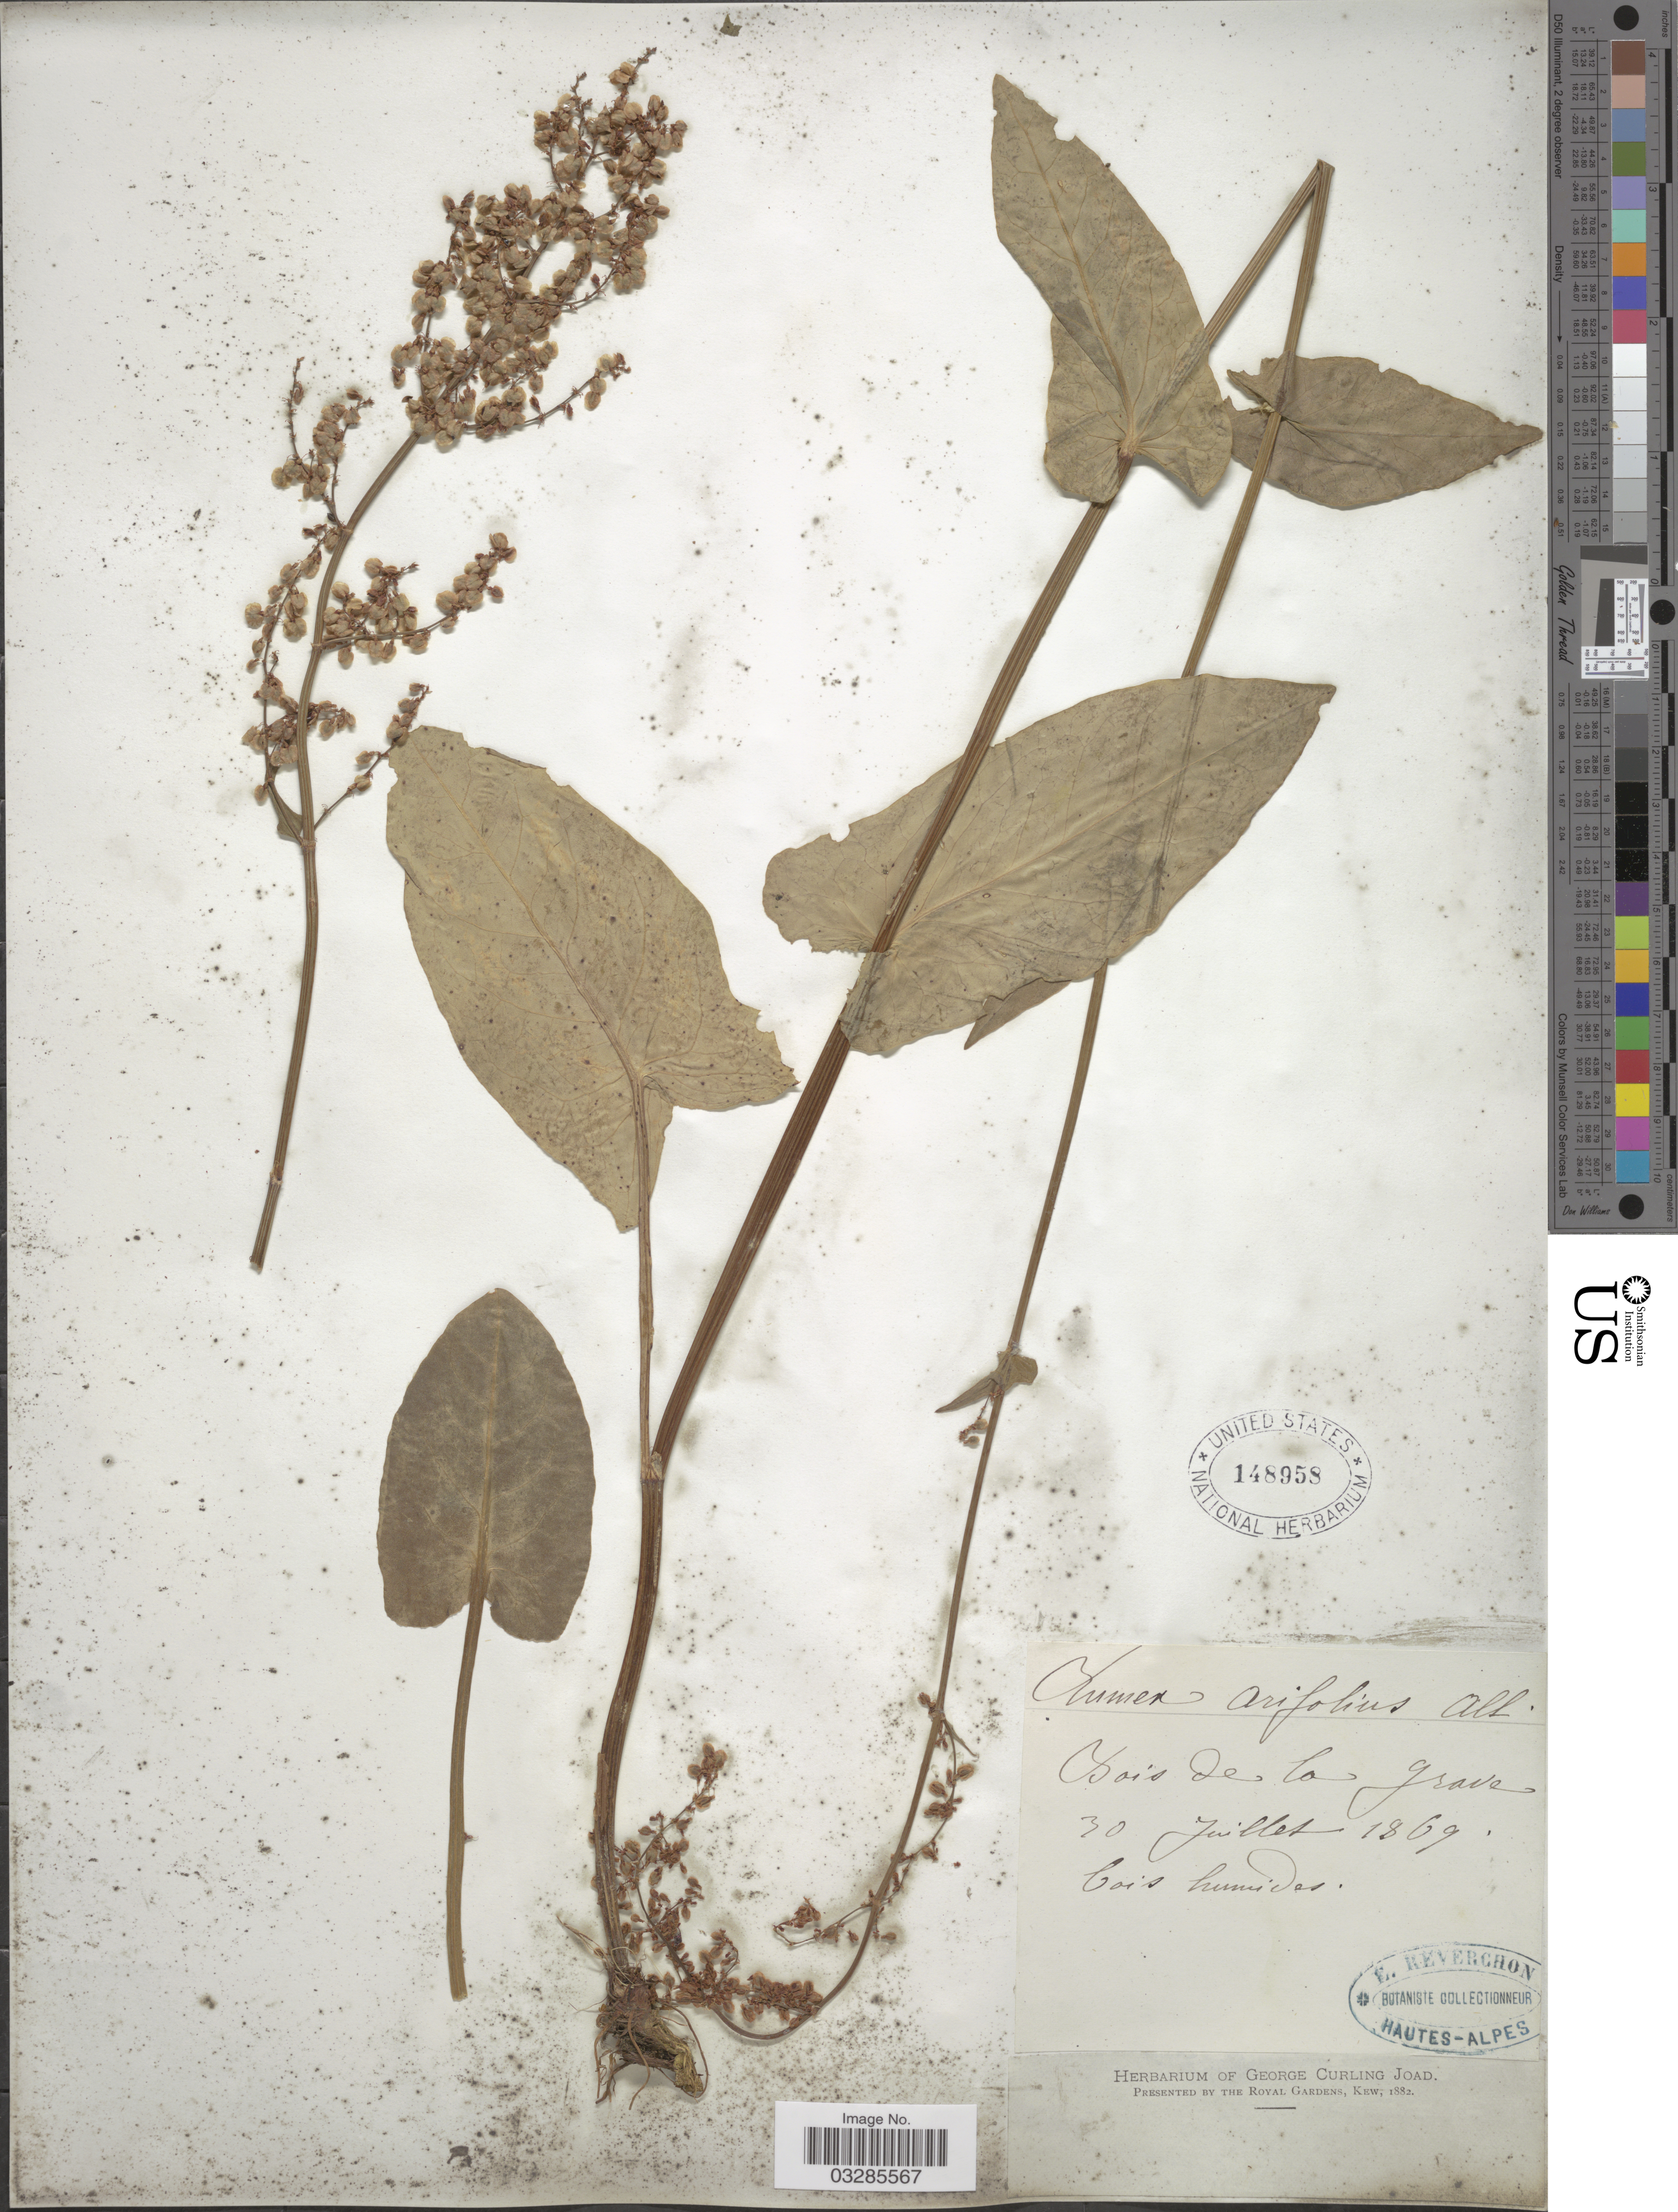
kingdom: Plantae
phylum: Tracheophyta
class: Magnoliopsida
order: Caryophyllales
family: Polygonaceae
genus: Rumex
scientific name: Rumex arifolius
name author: All.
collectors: E. Reverchon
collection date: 1869-07-30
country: France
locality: Bois de la grave.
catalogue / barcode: US 148958